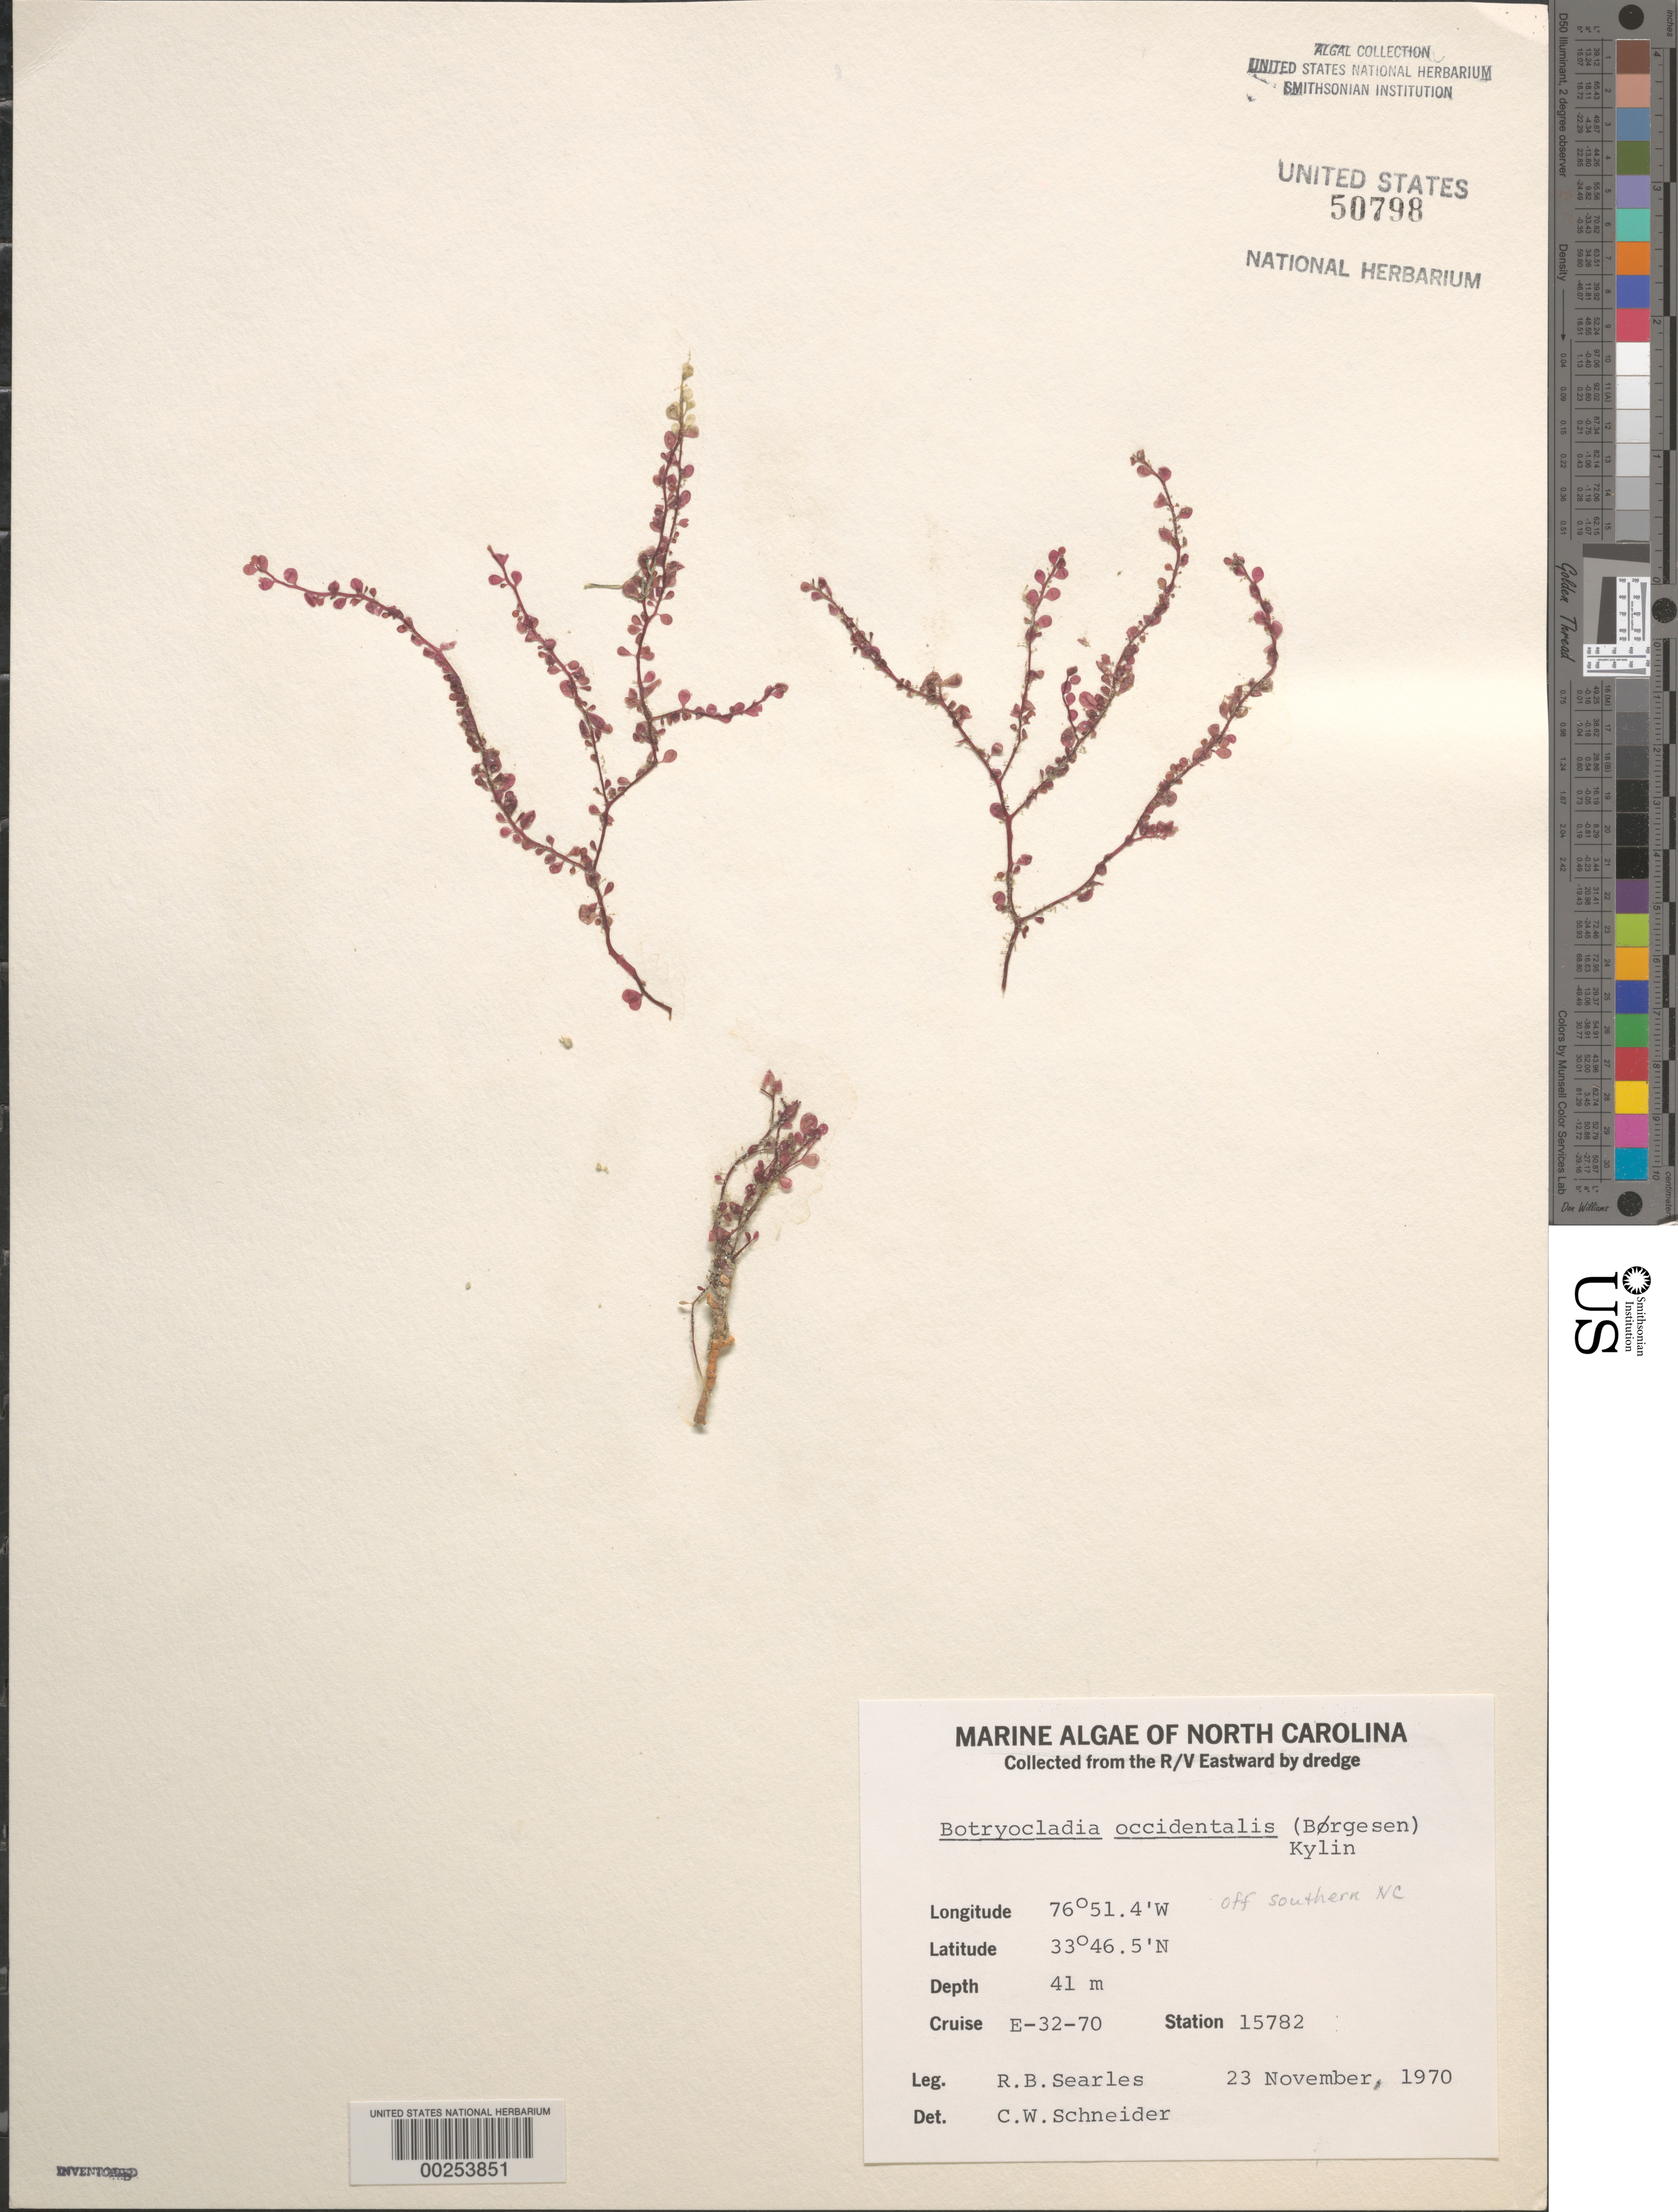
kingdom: Plantae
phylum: Rhodophyta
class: Florideophyceae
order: Rhodymeniales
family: Rhodymeniaceae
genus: Botryocladia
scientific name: Botryocladia occidentalis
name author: (Børgesen) Kylin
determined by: Schneider, C. W.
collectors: R. Searles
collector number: Station 15782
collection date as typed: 23 Nov 1970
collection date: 1970-11-23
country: United States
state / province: North Carolina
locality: Off Cape Fear and Onslow Bay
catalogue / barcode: US 50798